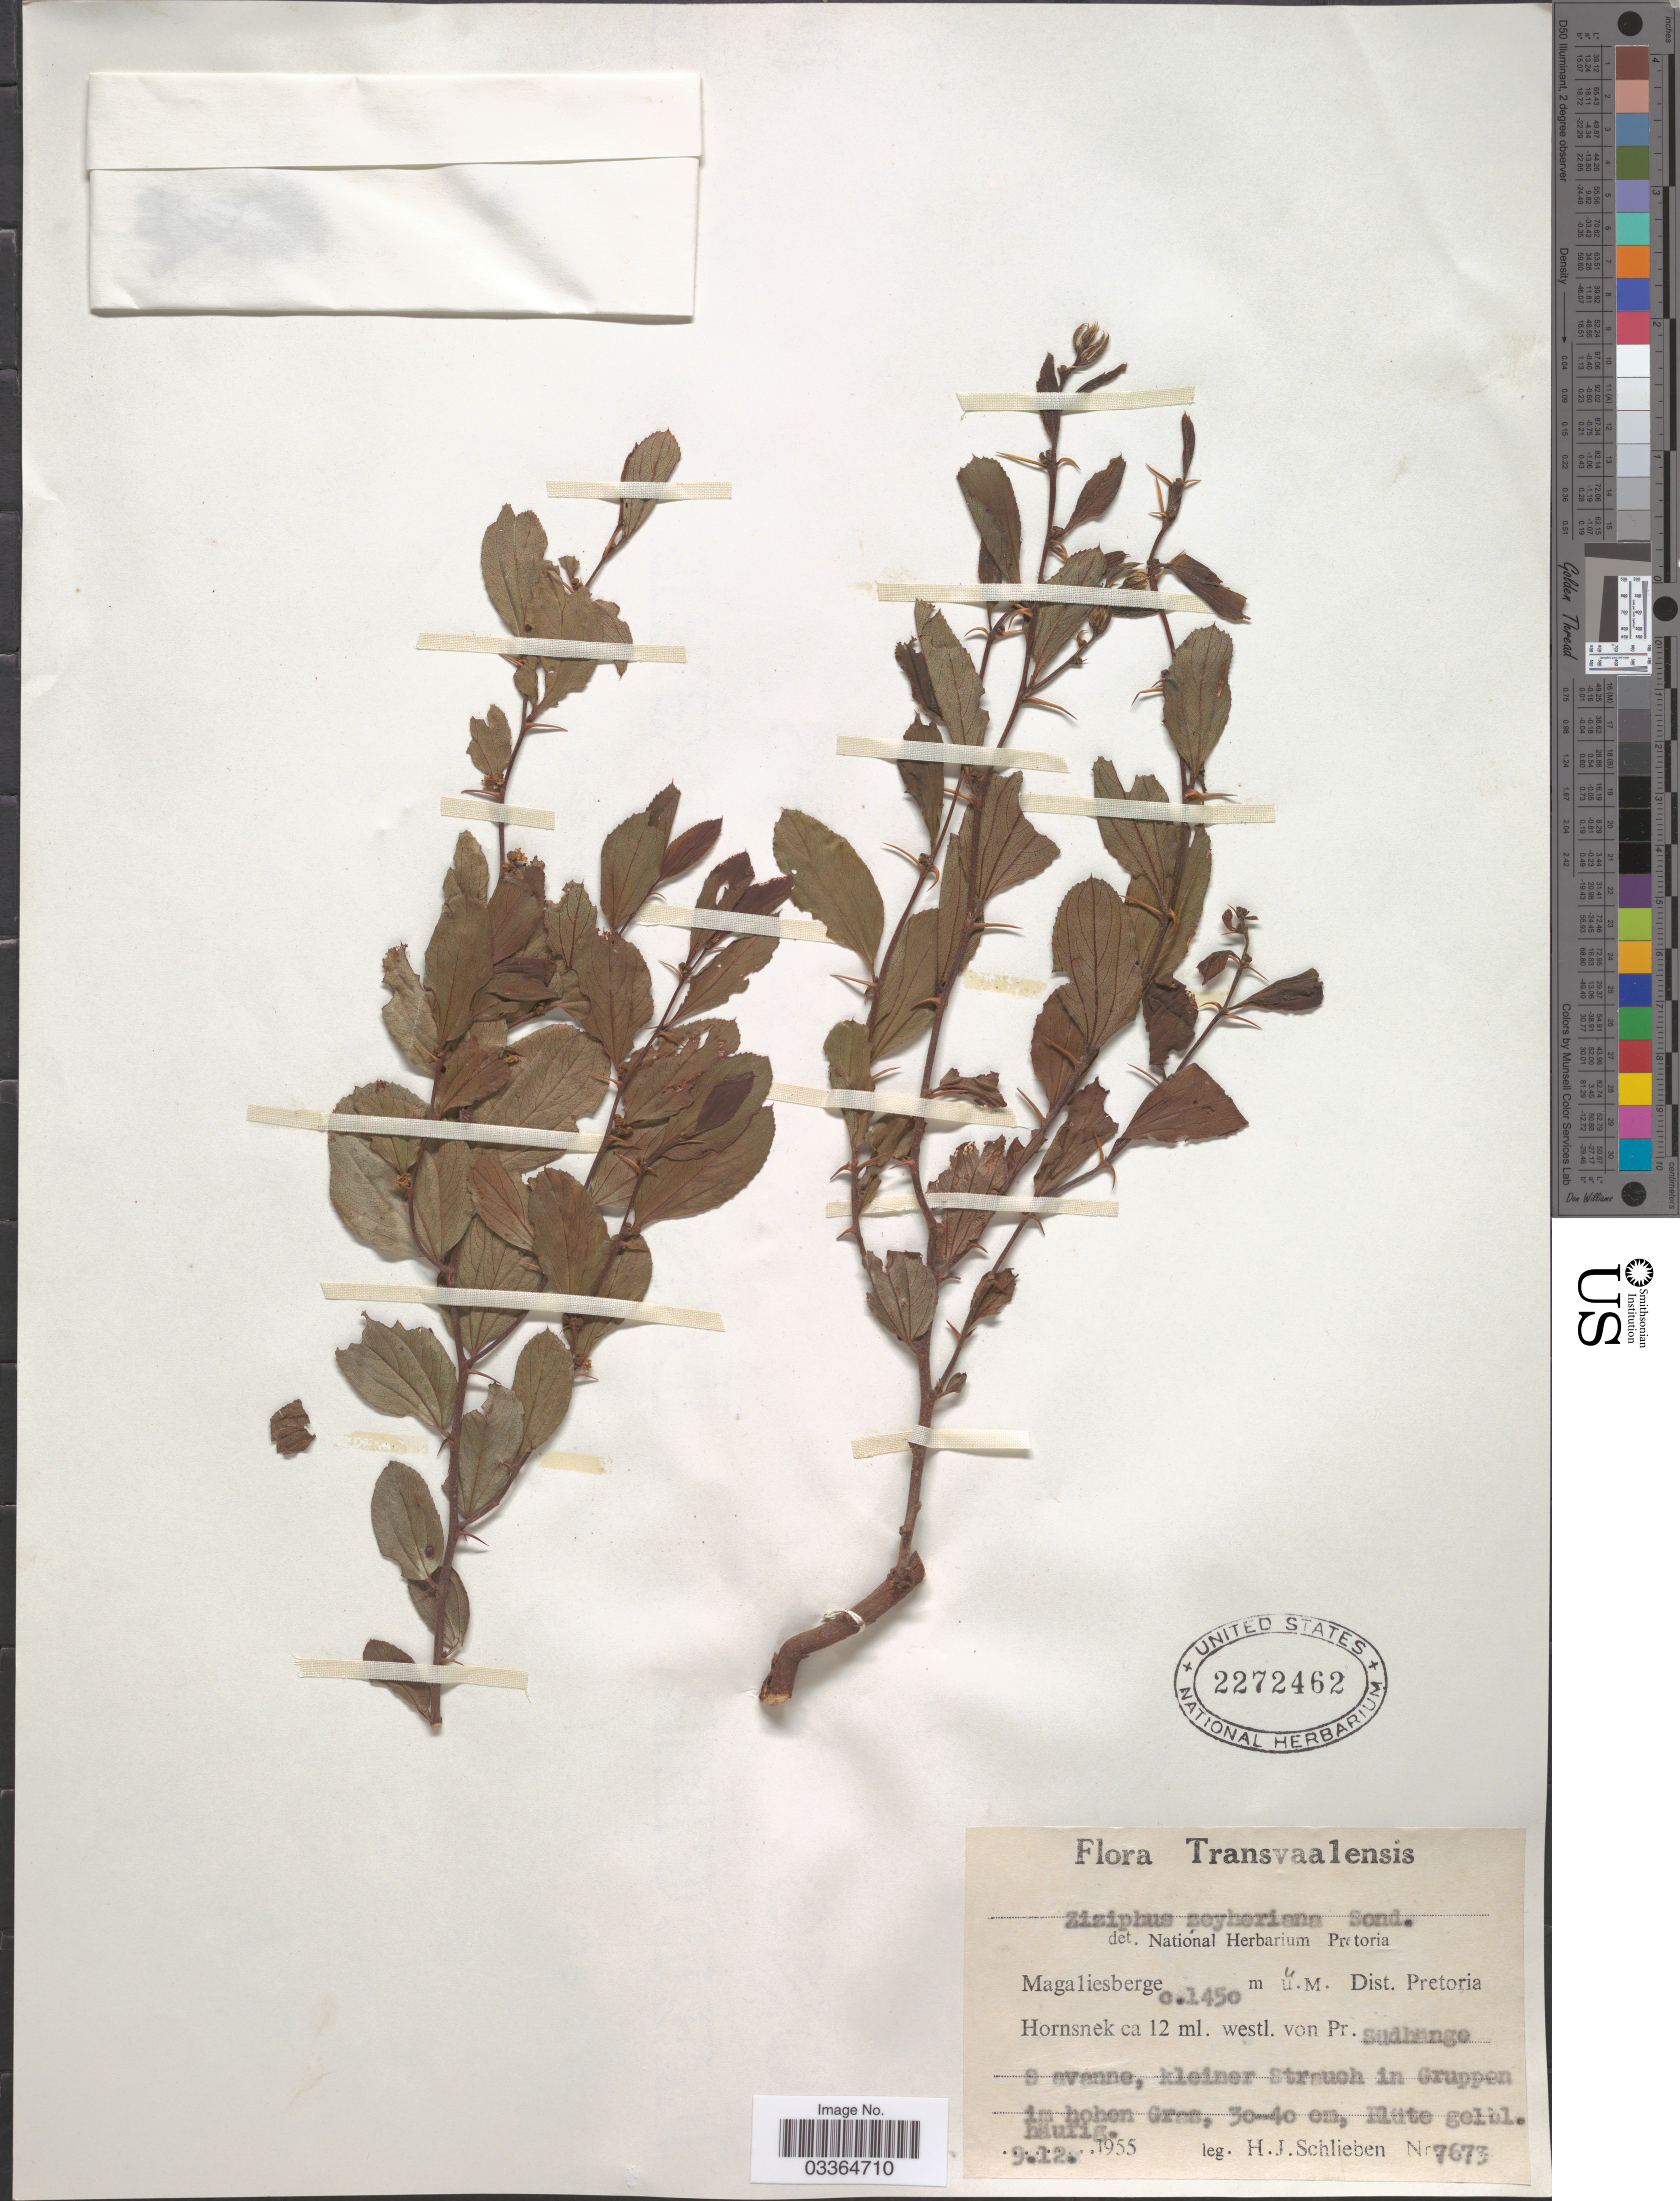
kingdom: Plantae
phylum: Tracheophyta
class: Magnoliopsida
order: Rosales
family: Rhamnaceae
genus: Ziziphus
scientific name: Ziziphus zeyheriana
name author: Sond.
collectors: H. J. Schlieben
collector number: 7673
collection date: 1955-12-09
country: South Africa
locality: Transvaalensis. Magaliesberge, Dist. Pretoria, Hornsnek ca 12 ml. westl. von Pr. Südhange Savanne.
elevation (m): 1450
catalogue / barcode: US 2272462